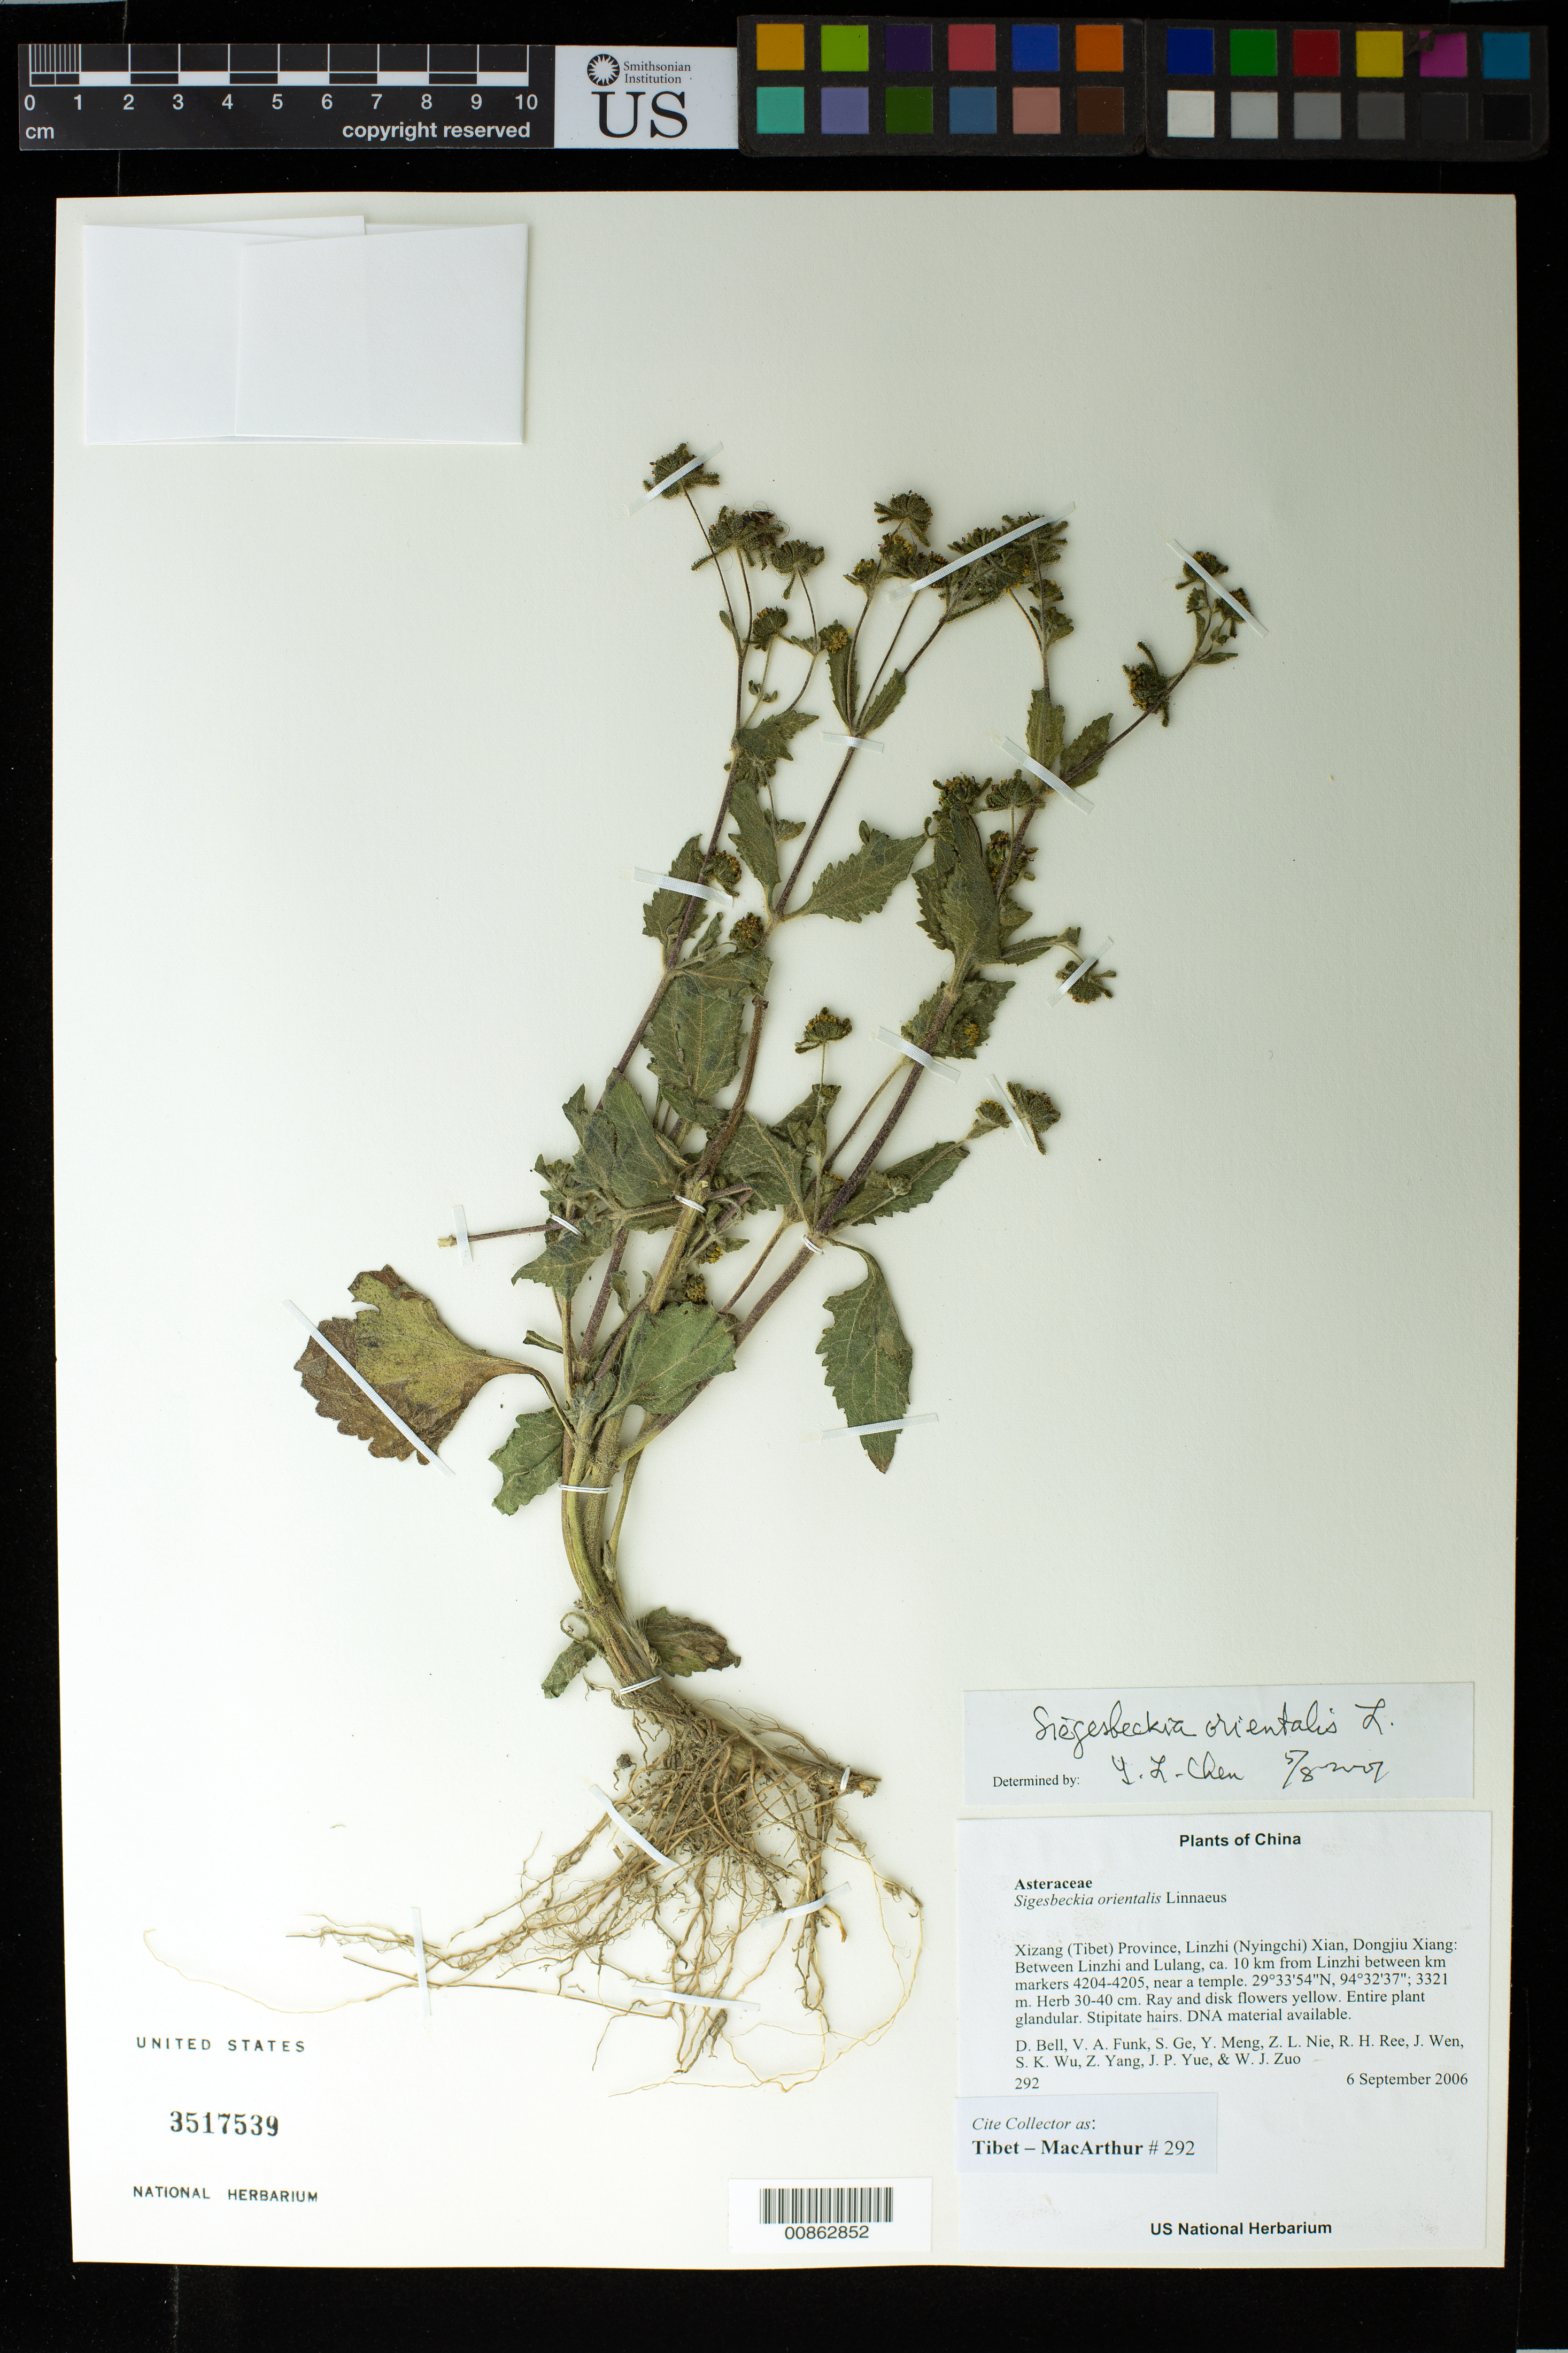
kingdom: Plantae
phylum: Tracheophyta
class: Magnoliopsida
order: Asterales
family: Asteraceae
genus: Sigesbeckia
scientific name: Sigesbeckia orientalis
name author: L.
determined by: Yilin Chen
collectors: Tibet-MacArthur, D. A. Bell, V. Funk, S. Ge, Y. Meng, Z. Nie, R. Ree, J. Wen, S. K. Wu, Z. Yang, J. Yue & W. Zuo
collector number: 292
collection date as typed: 06 Sep 2006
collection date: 2006-09-06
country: China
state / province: Xizang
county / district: Linzhi (Nyingchi) Xian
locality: Dongjiu Xiang. Between Linzhi and Lulang, ca. 10 km from Linzhi between km markers 4204-4205, near a temple.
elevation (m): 3321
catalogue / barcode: US 3517539